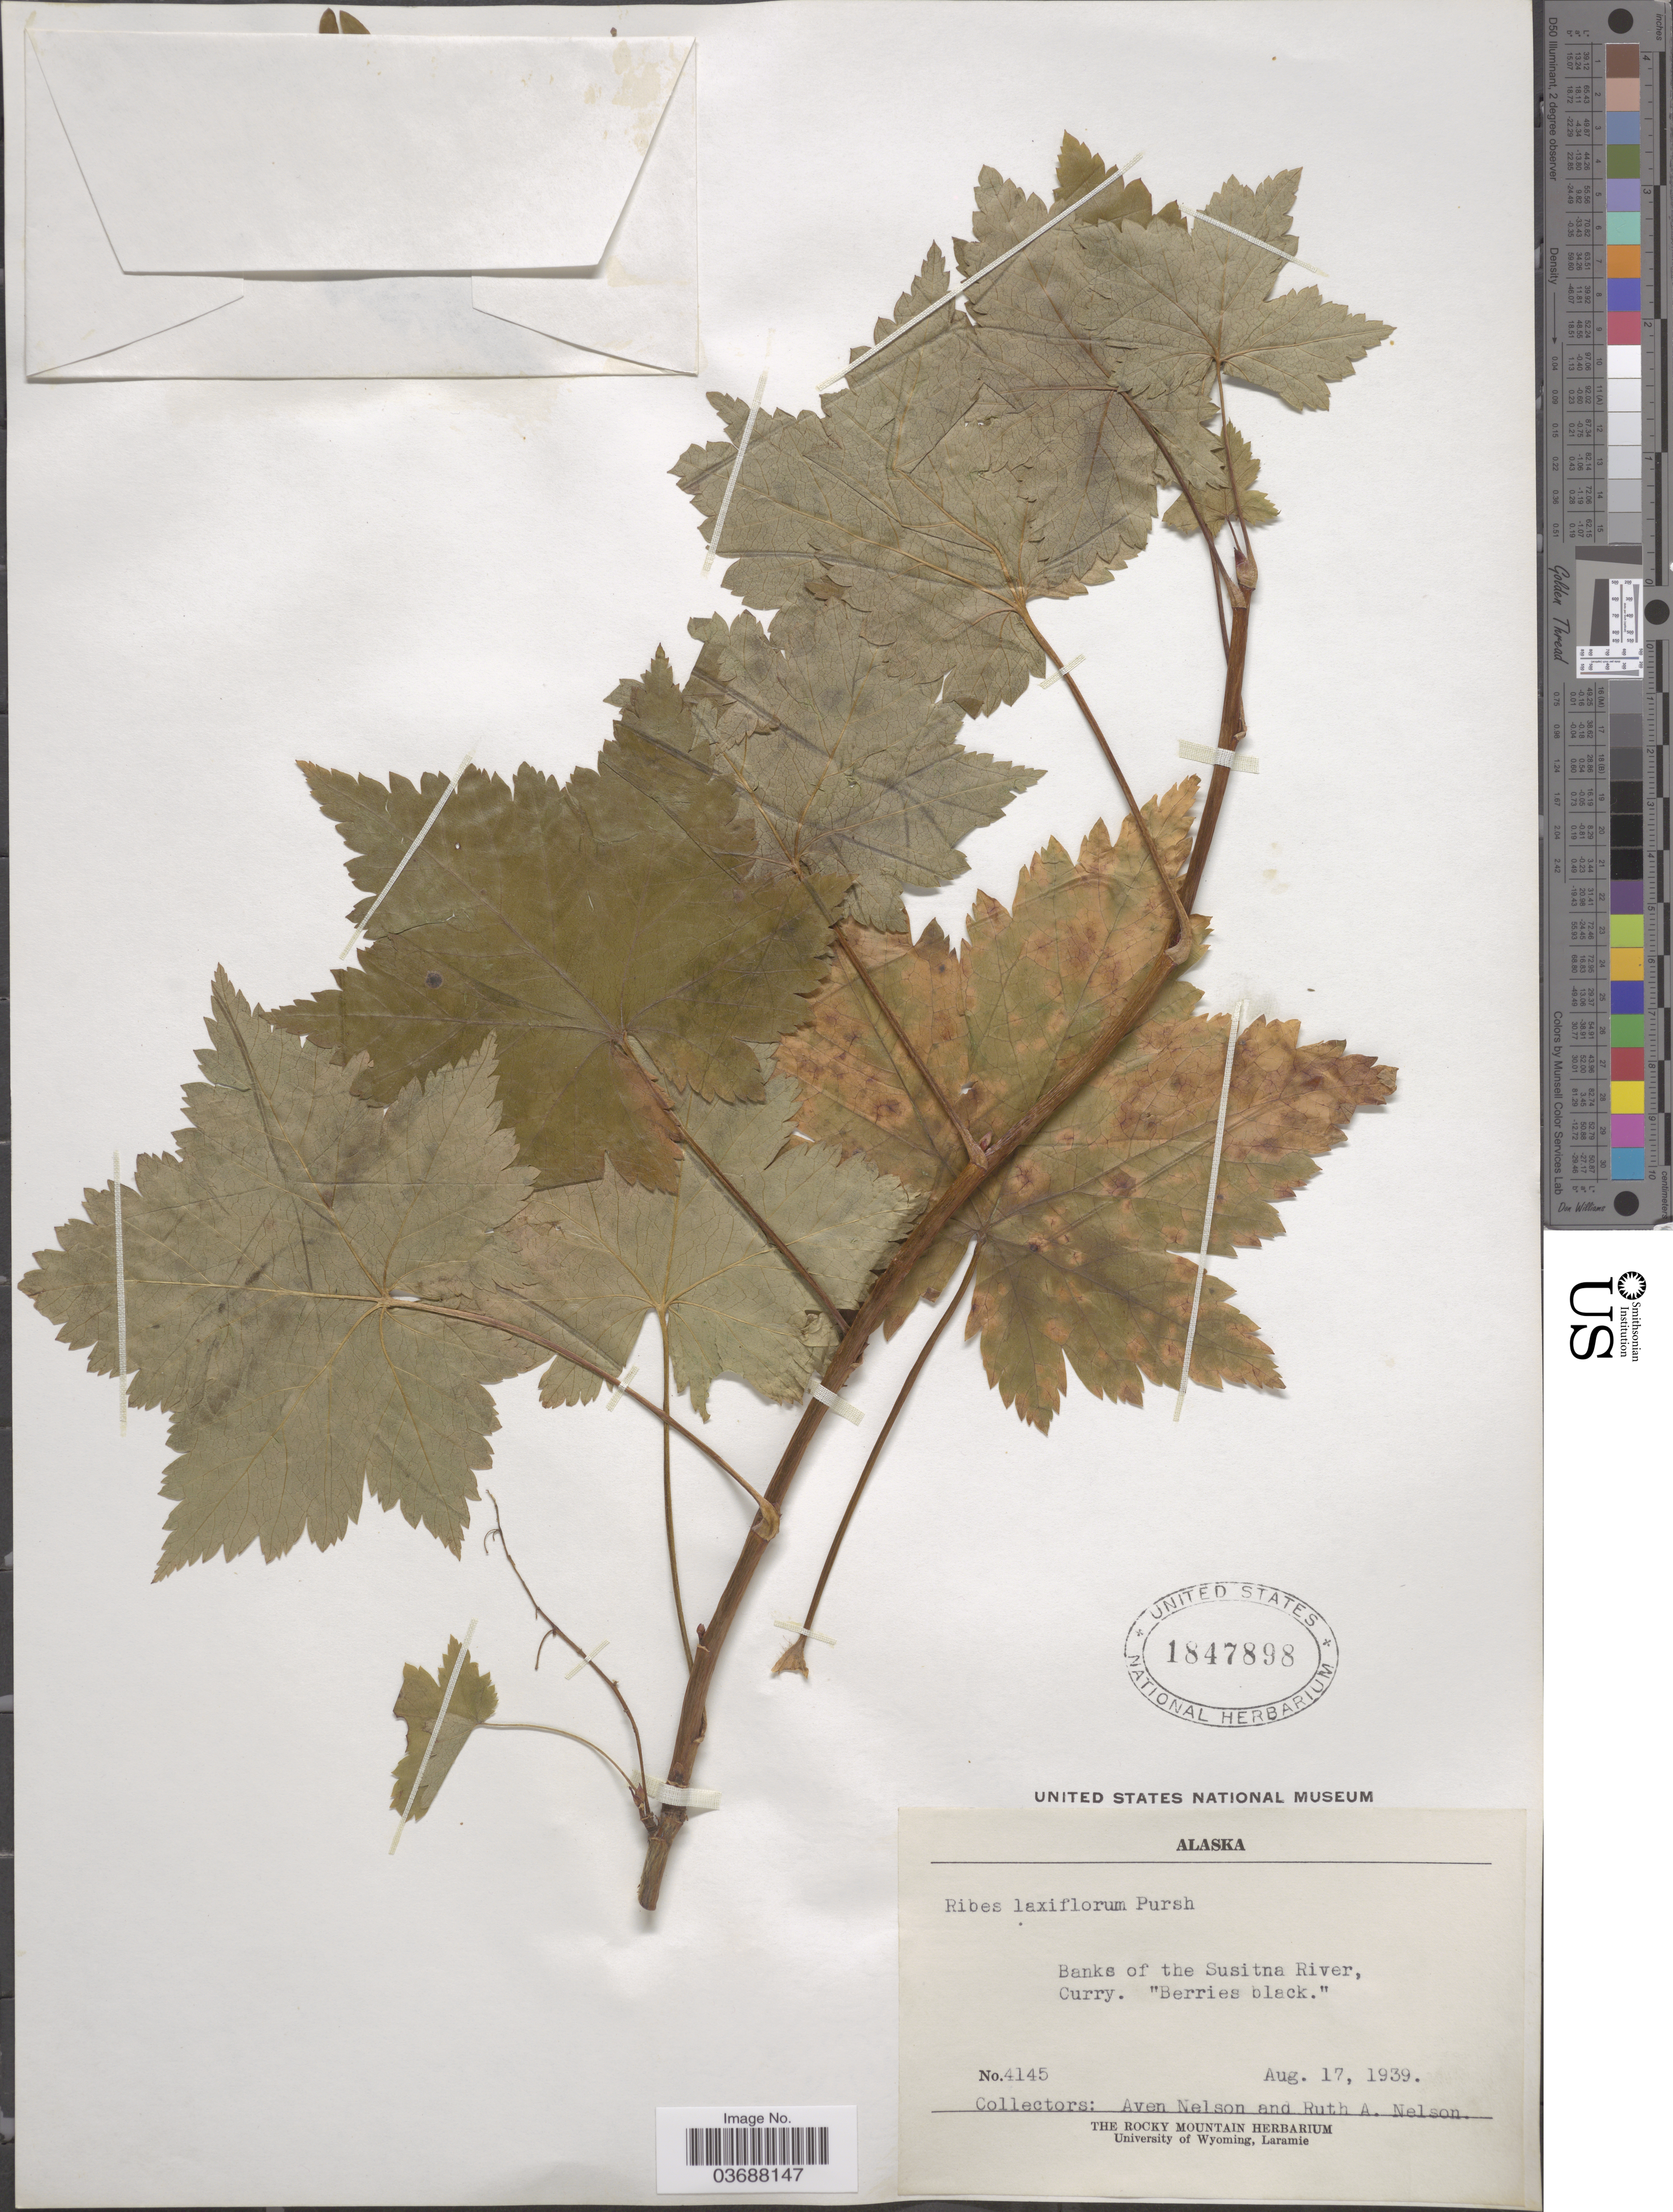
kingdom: Plantae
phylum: Tracheophyta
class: Magnoliopsida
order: Saxifragales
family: Grossulariaceae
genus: Ribes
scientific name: Ribes laxiflorum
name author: Pursh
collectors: A. Nelson & R. A. Nelson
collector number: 4145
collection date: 1939-08-17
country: United States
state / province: Alaska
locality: Banks of the Susitna River, Curry.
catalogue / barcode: US 1847898